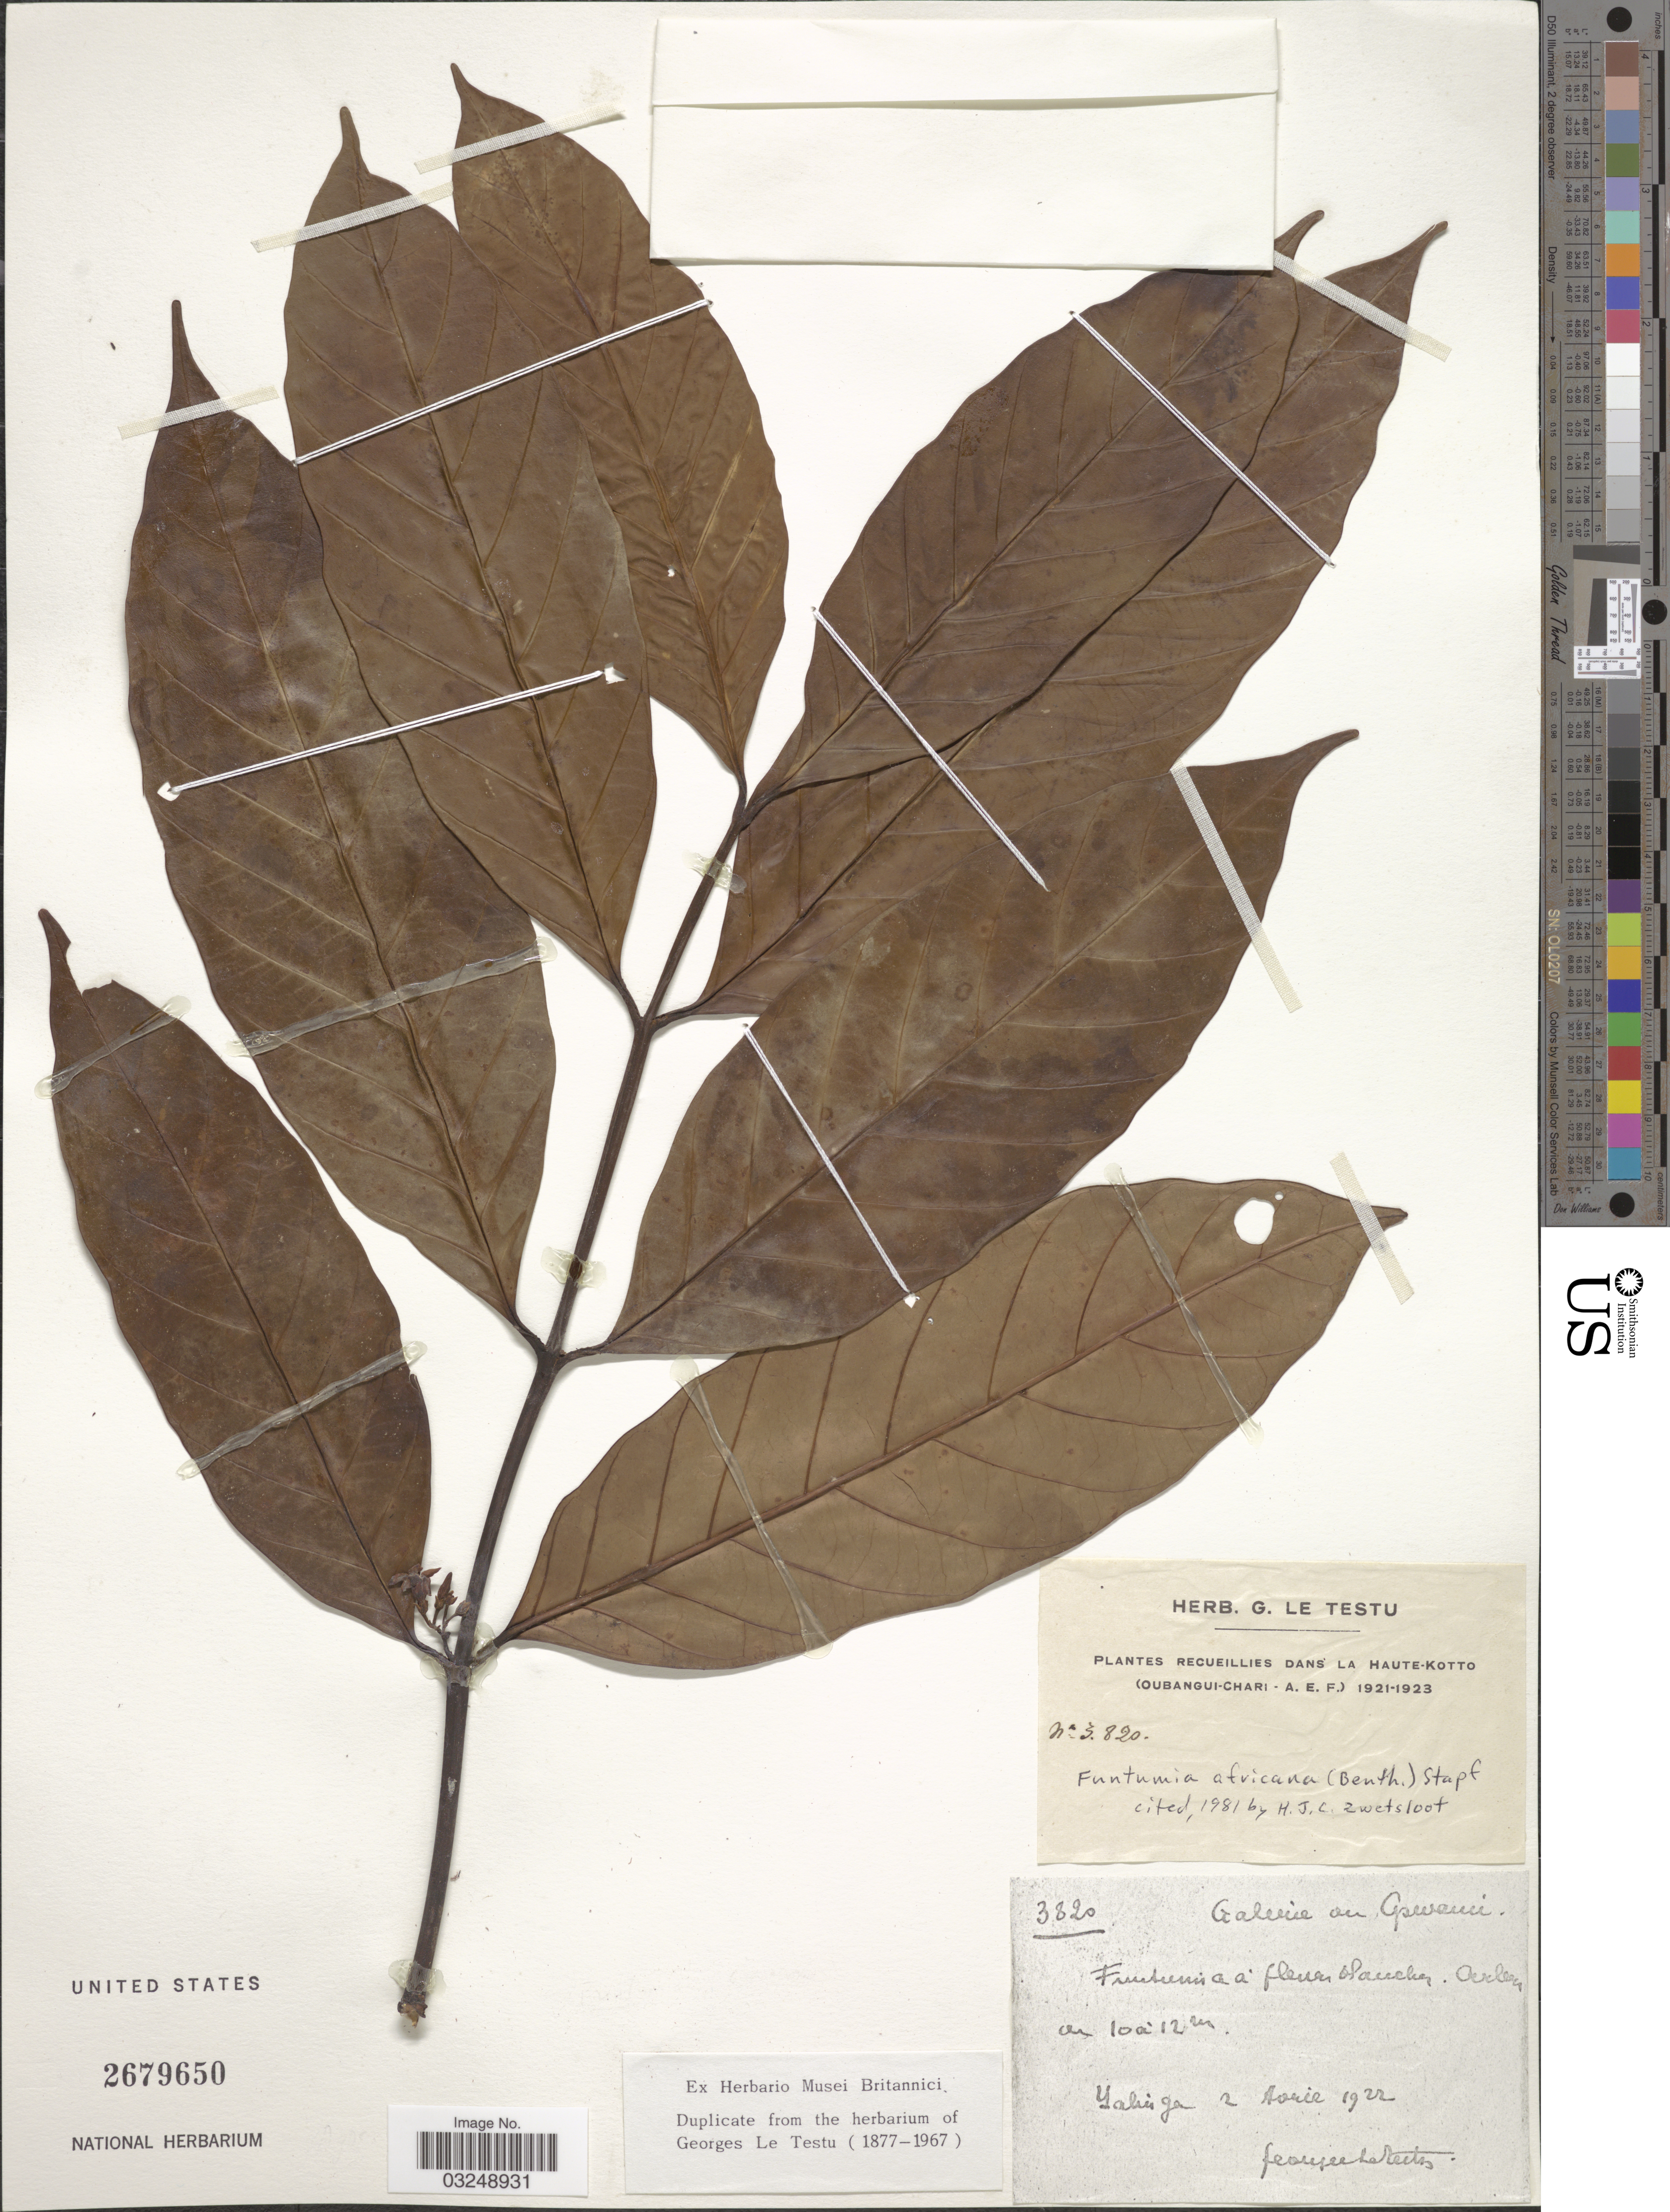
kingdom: Plantae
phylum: Tracheophyta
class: Magnoliopsida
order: Gentianales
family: Apocynaceae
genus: Funtumia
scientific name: Funtumia africana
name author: (Benth.) Stapf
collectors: G. Le Testu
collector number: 3820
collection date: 1922-04-02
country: Central African Republic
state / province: Haute-Kotto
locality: Dans La Haute-Kotto (Oubangui-Chari - A.E.F.). Yalinga.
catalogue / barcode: US 2679650